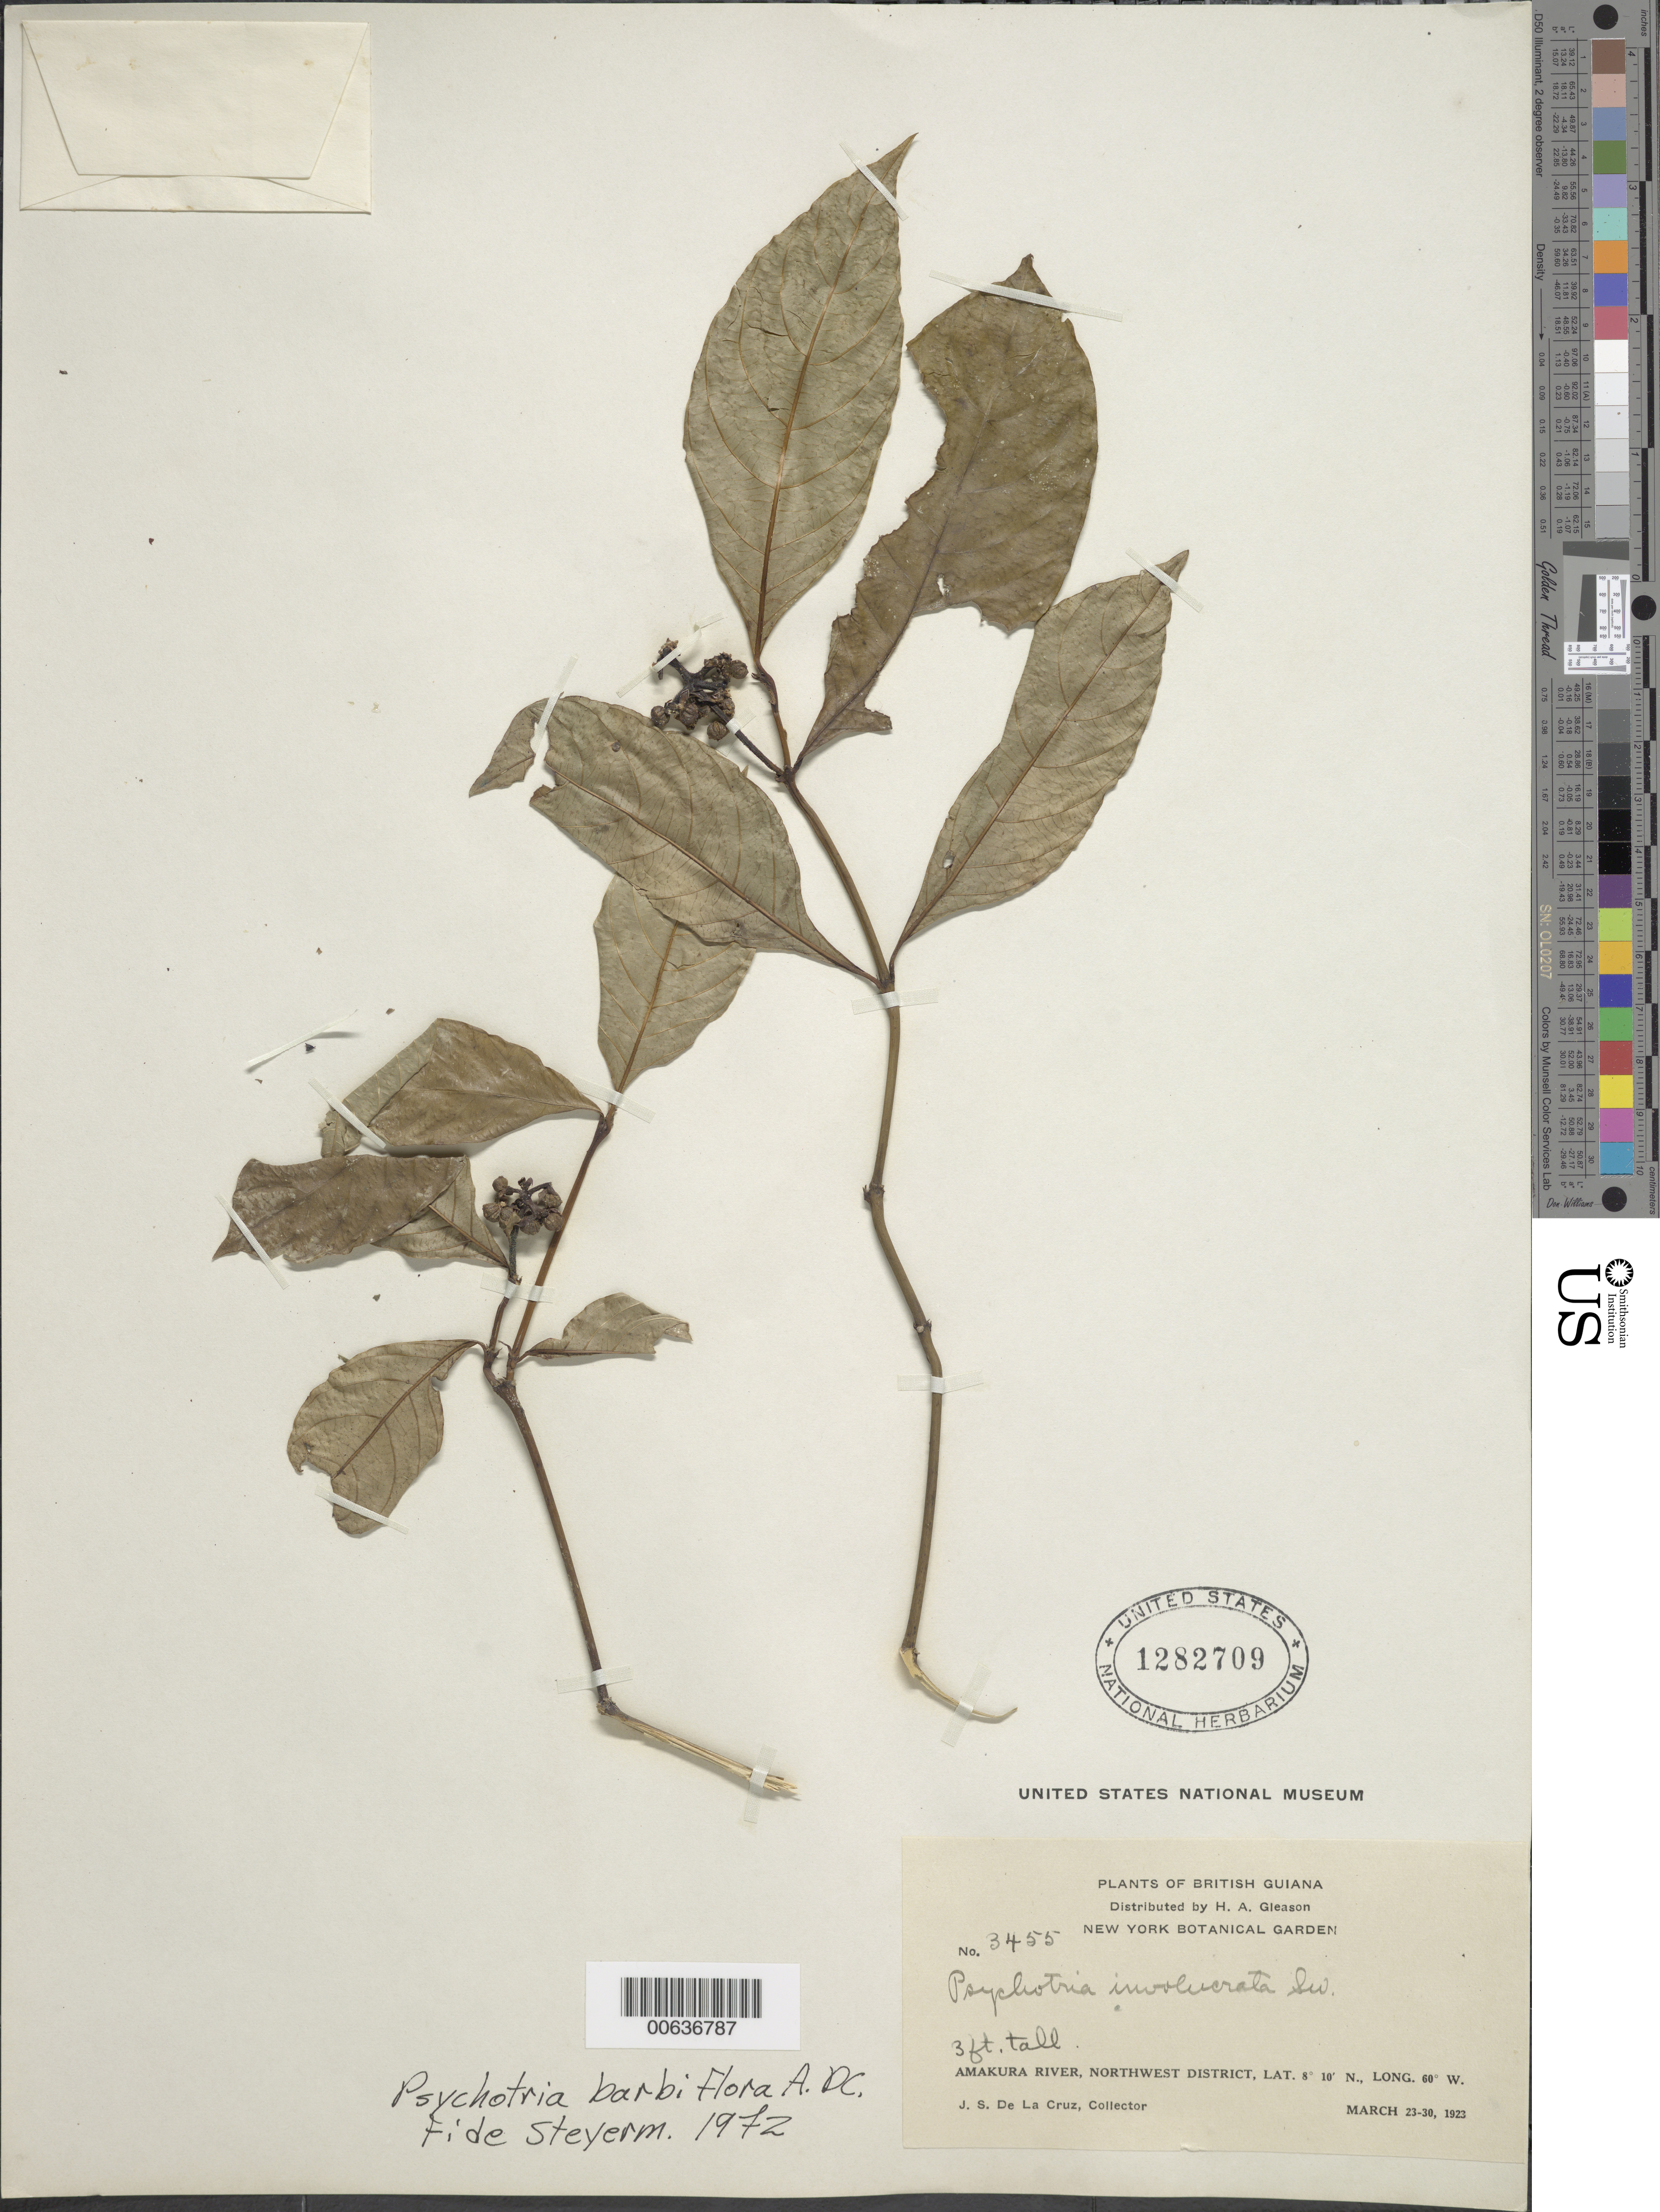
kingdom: Plantae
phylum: Tracheophyta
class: Magnoliopsida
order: Gentianales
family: Rubiaceae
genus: Palicourea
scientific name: Palicourea hoffmannseggiana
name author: (Roem. & Schult.) Borhidi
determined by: Kirkbride, J. H., Jr.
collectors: J. S. de la Cruz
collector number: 3455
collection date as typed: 23-Mar-23 to 30-Mar-23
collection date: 1923-03-23/1923-03-30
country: Guyana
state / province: Barima-Waini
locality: Amakura R., NW District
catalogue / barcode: US 1282709